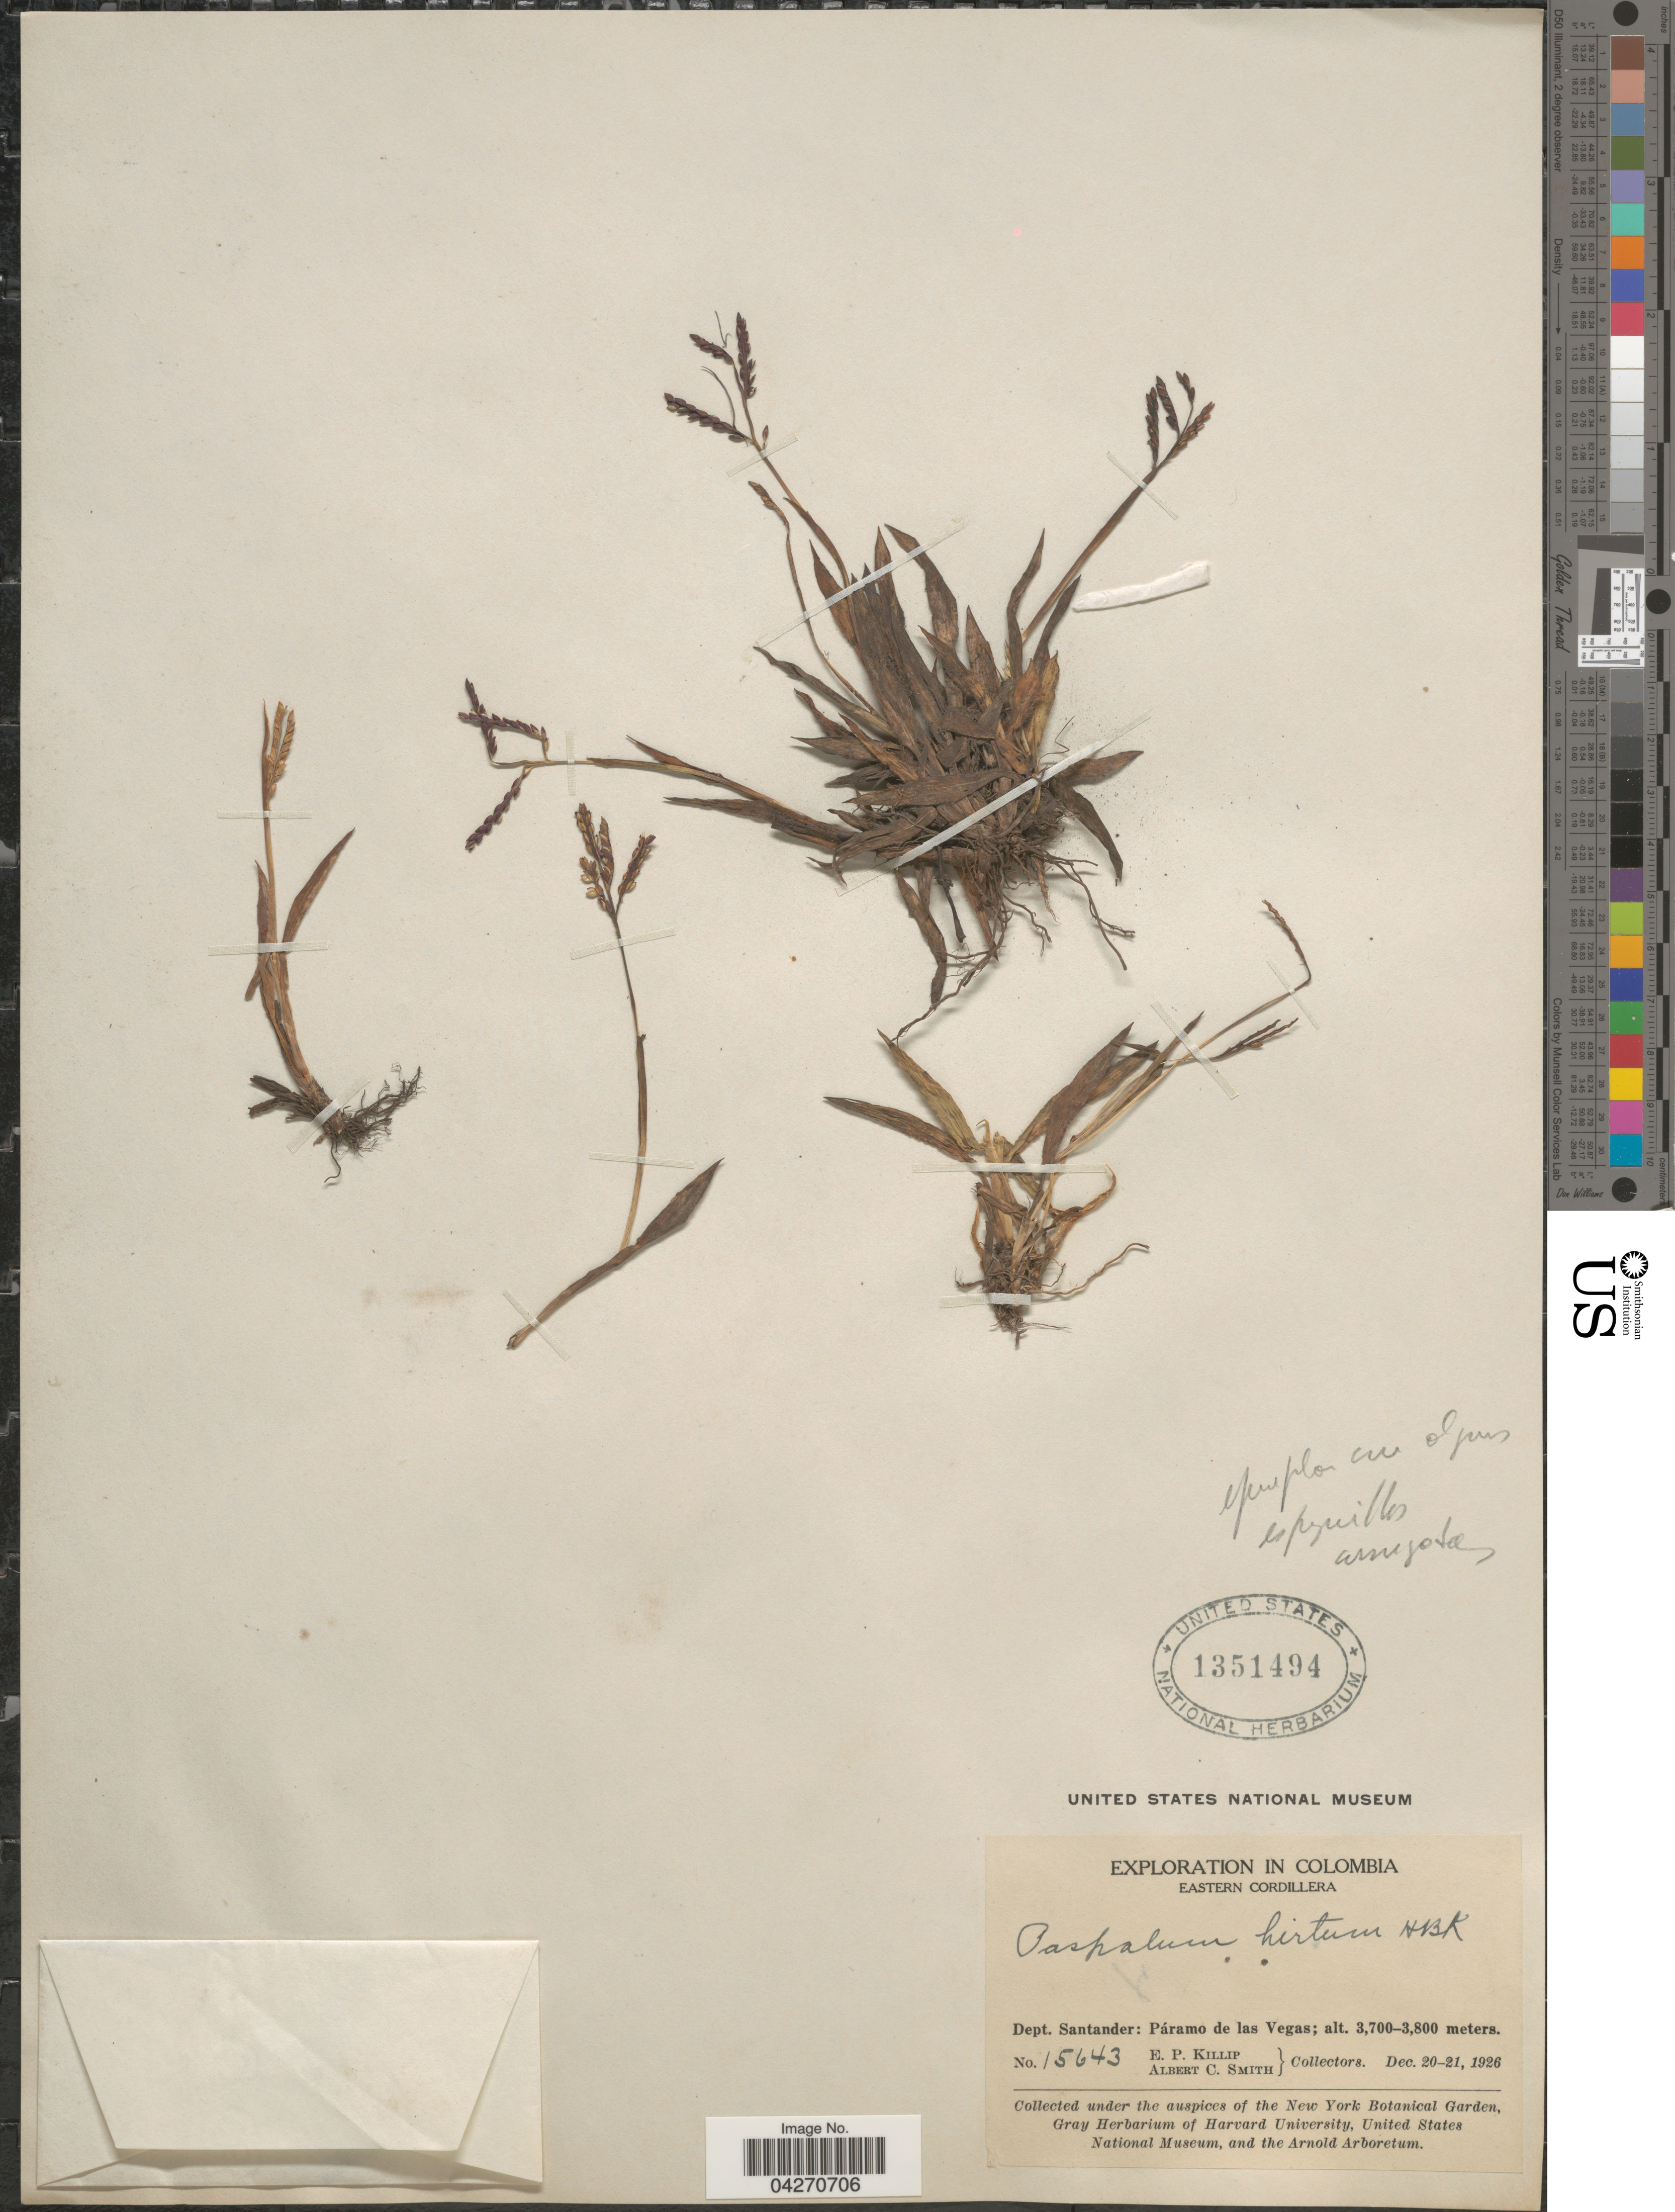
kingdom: Plantae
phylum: Tracheophyta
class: Liliopsida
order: Poales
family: Poaceae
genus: Paspalum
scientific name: Paspalum hirtum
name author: Kunth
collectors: E. P. Killip & A. C. Smith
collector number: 15643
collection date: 1926-12-20/1926-12-21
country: Colombia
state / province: Santander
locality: Exploration In Colombia. Eastern Cordillera. Dept. Santander: Páramo de las Vegas.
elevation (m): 3700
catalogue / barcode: US 1351494